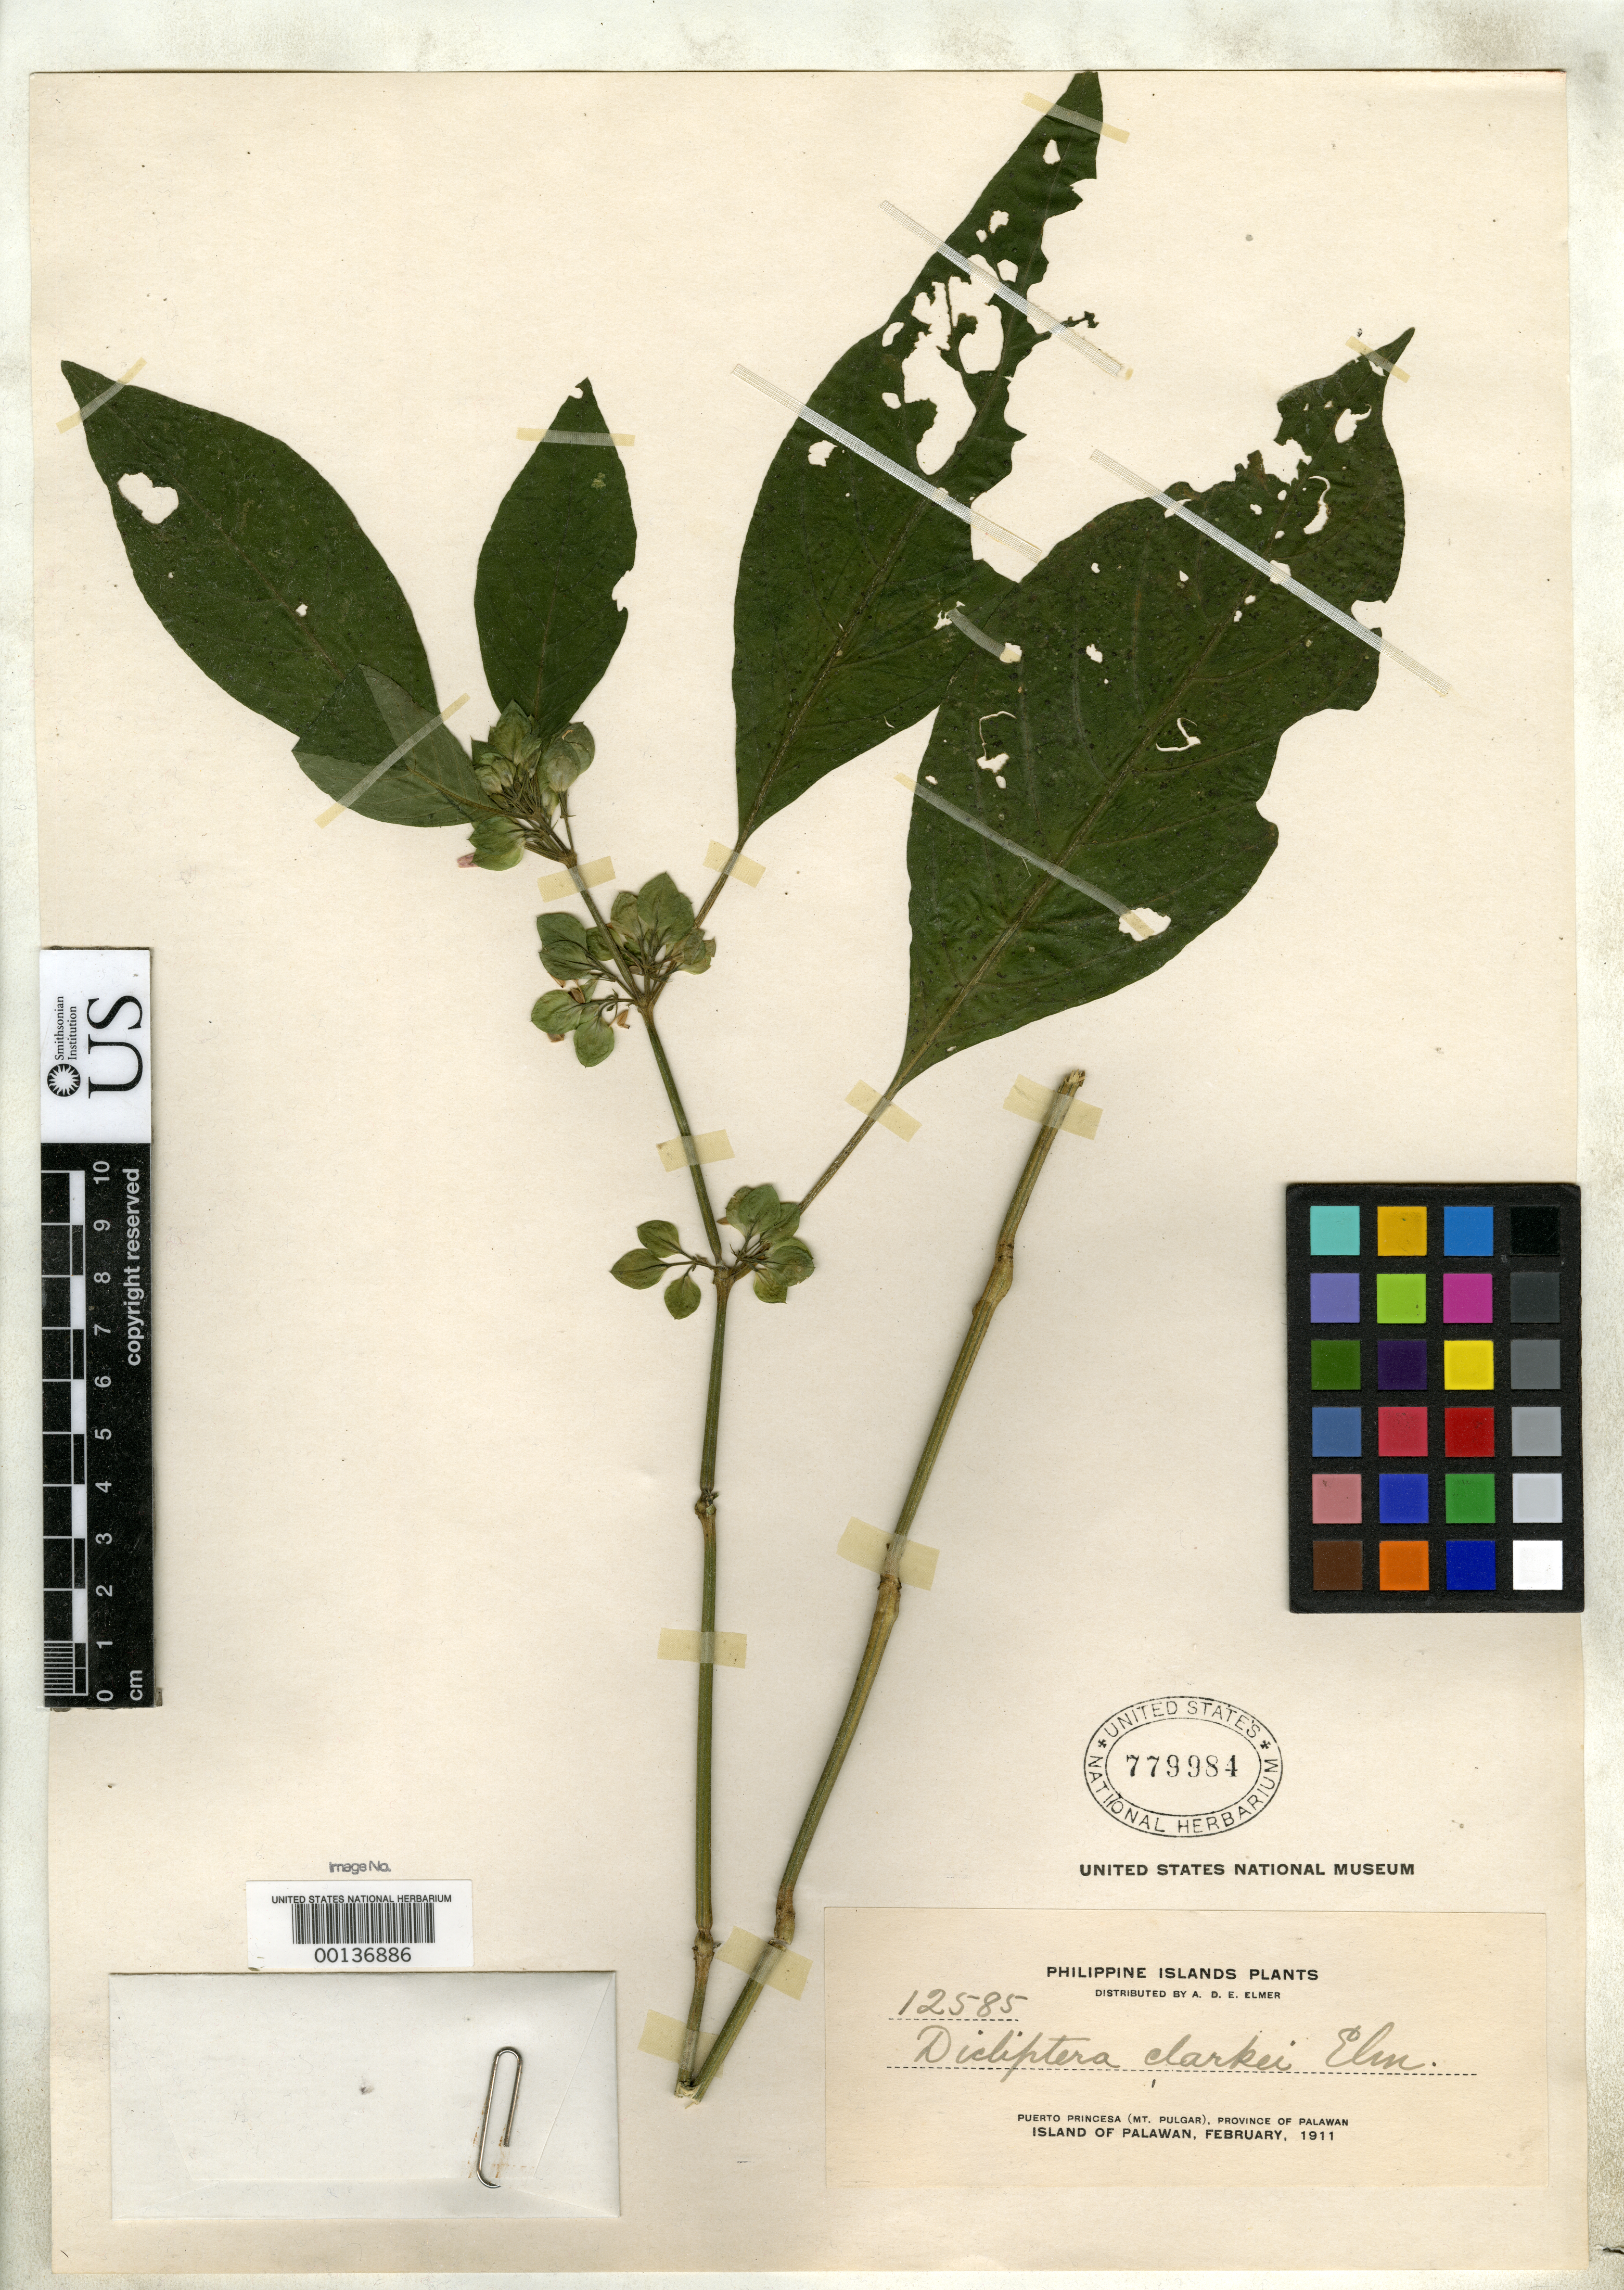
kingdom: Plantae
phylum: Tracheophyta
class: Magnoliopsida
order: Lamiales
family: Acanthaceae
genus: Dicliptera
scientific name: Dicliptera clarkei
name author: Elmer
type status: Isotype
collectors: A. D. E. Elmer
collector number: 12585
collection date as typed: Feb 1911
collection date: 1911-02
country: Philippines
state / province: Mimaropa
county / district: Palawan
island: Palawan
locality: Puerto Princesa (Mt. Pulgar), Province of Palawan, Island of Palawan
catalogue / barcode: US 779984